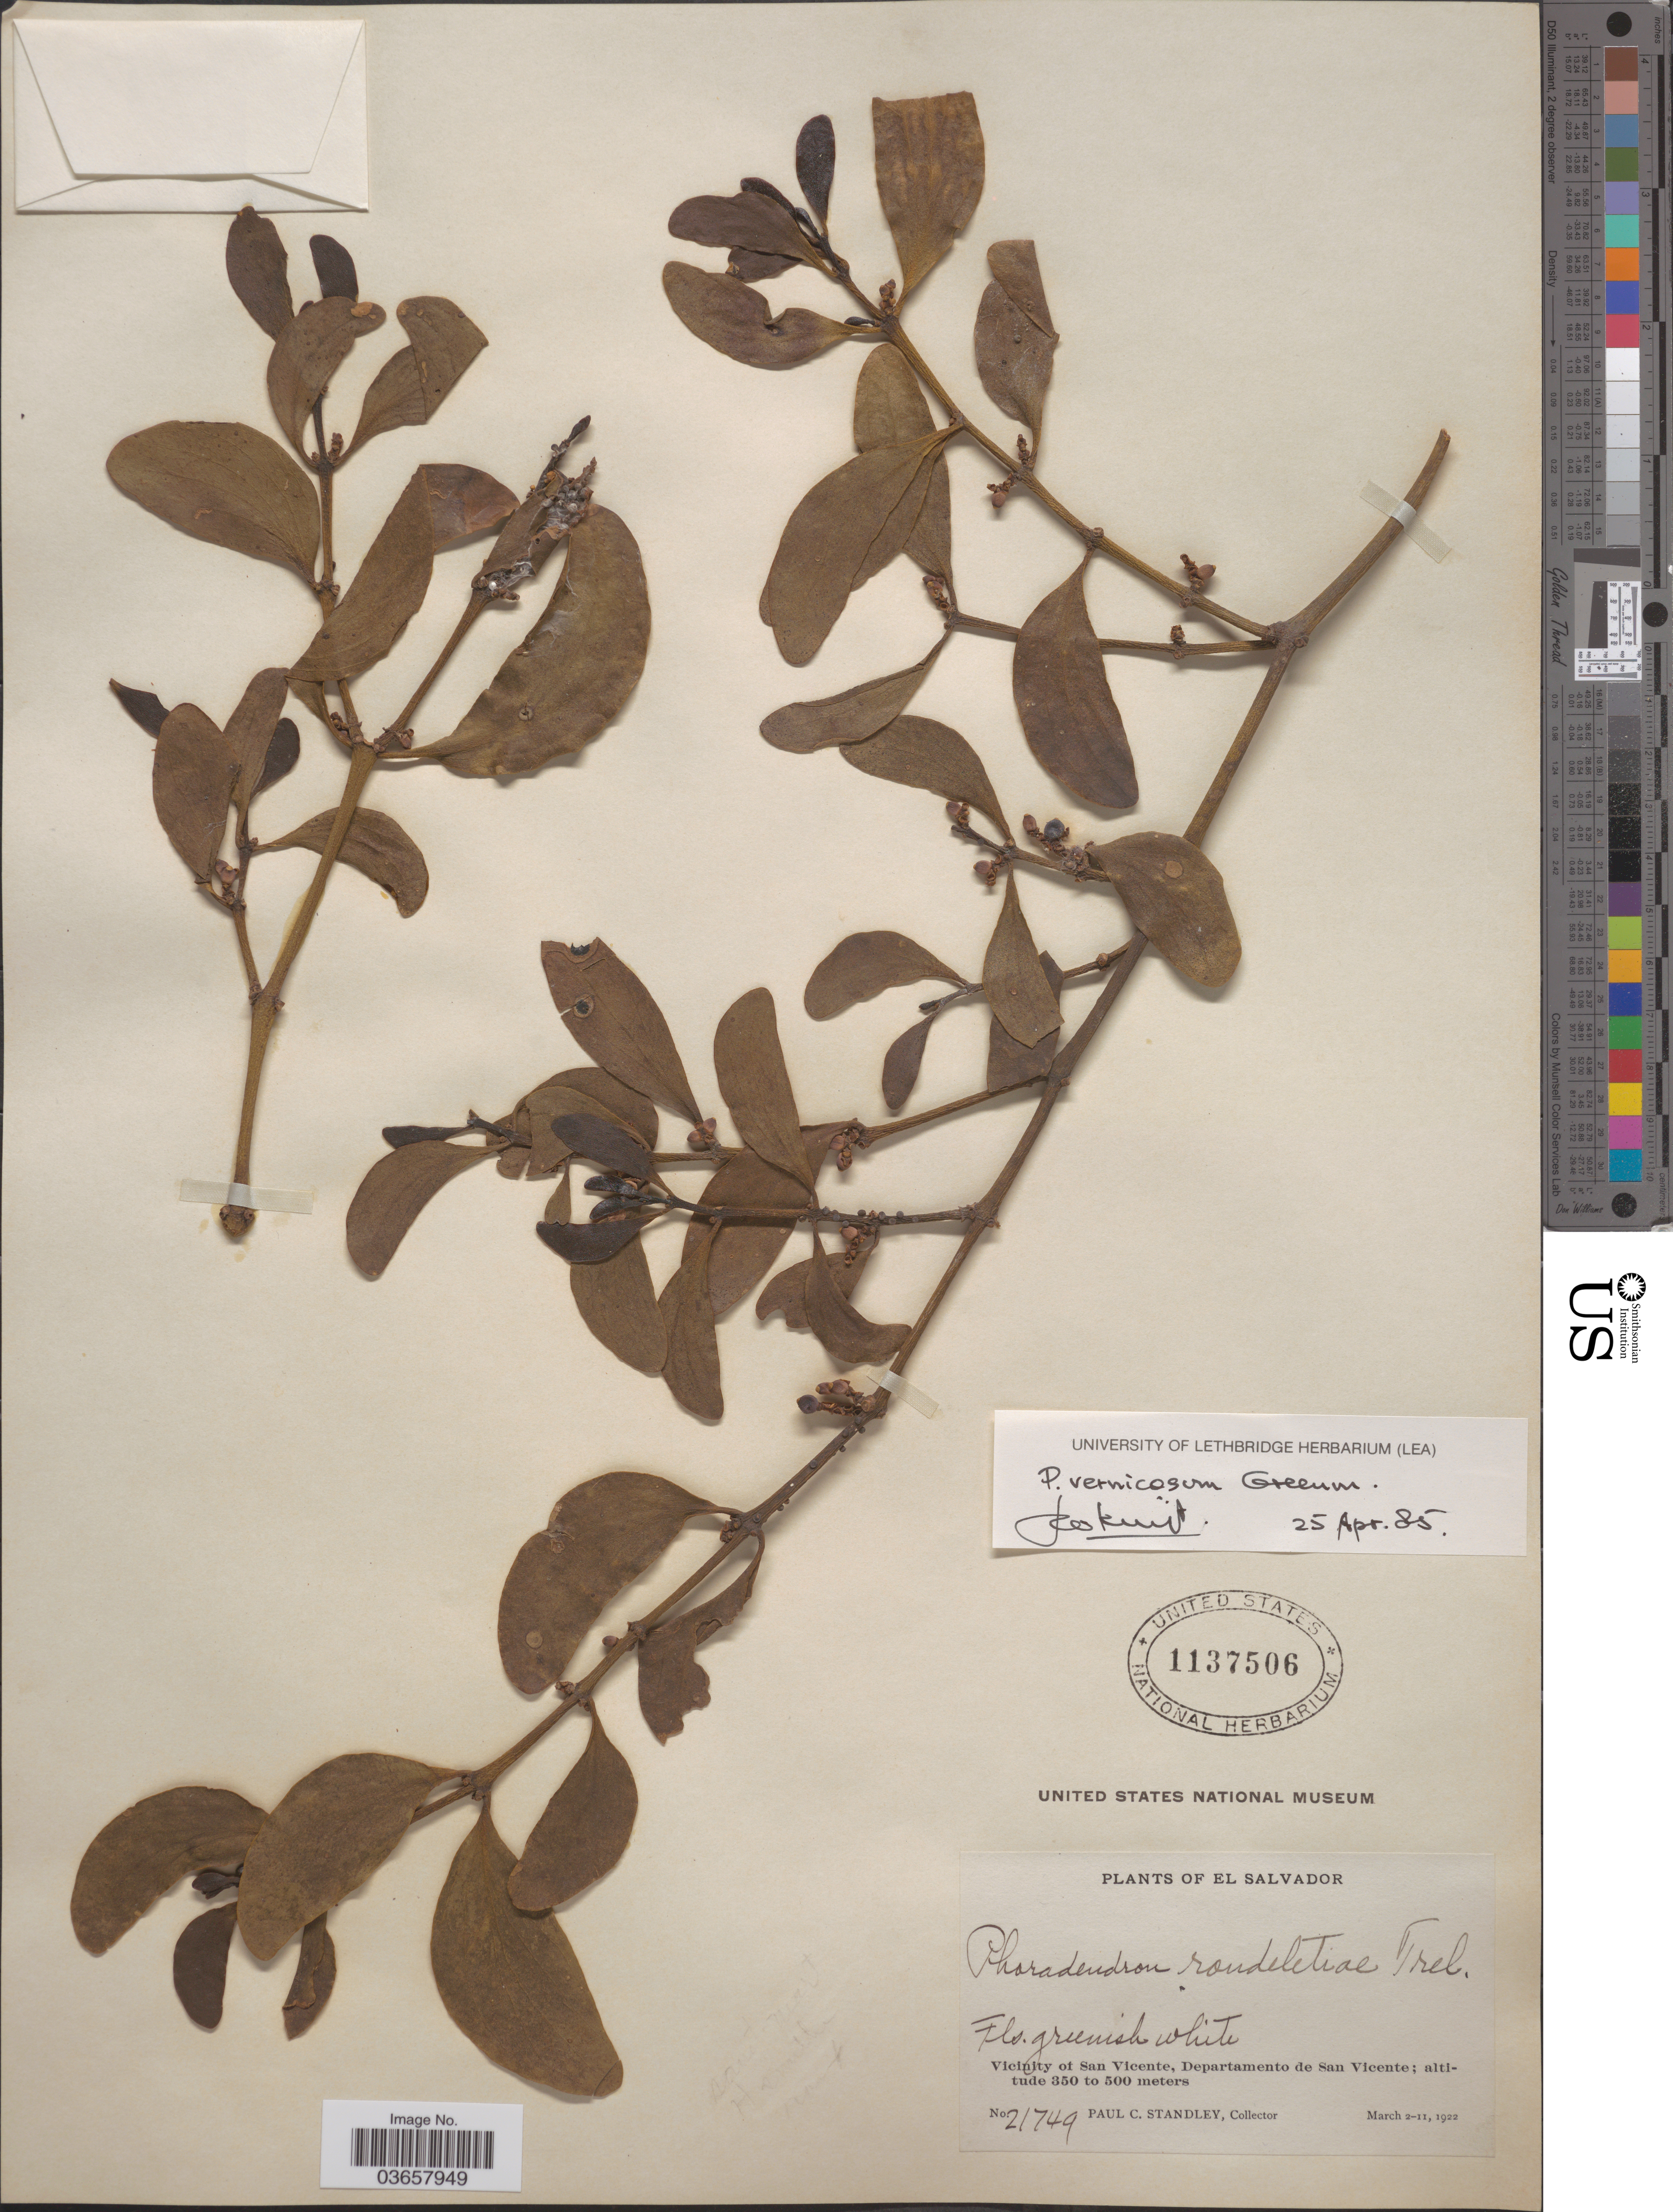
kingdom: Plantae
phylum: Tracheophyta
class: Magnoliopsida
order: Santalales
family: Viscaceae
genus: Phoradendron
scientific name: Phoradendron vernicosum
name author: Greenm.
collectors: P. C. Standley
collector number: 21749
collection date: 1922-03-02/1922-03-11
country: El Salvador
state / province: San Vincente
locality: Vicinity of San Vicente, Departamento de San Vicente.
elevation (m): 350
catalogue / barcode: US 1137506